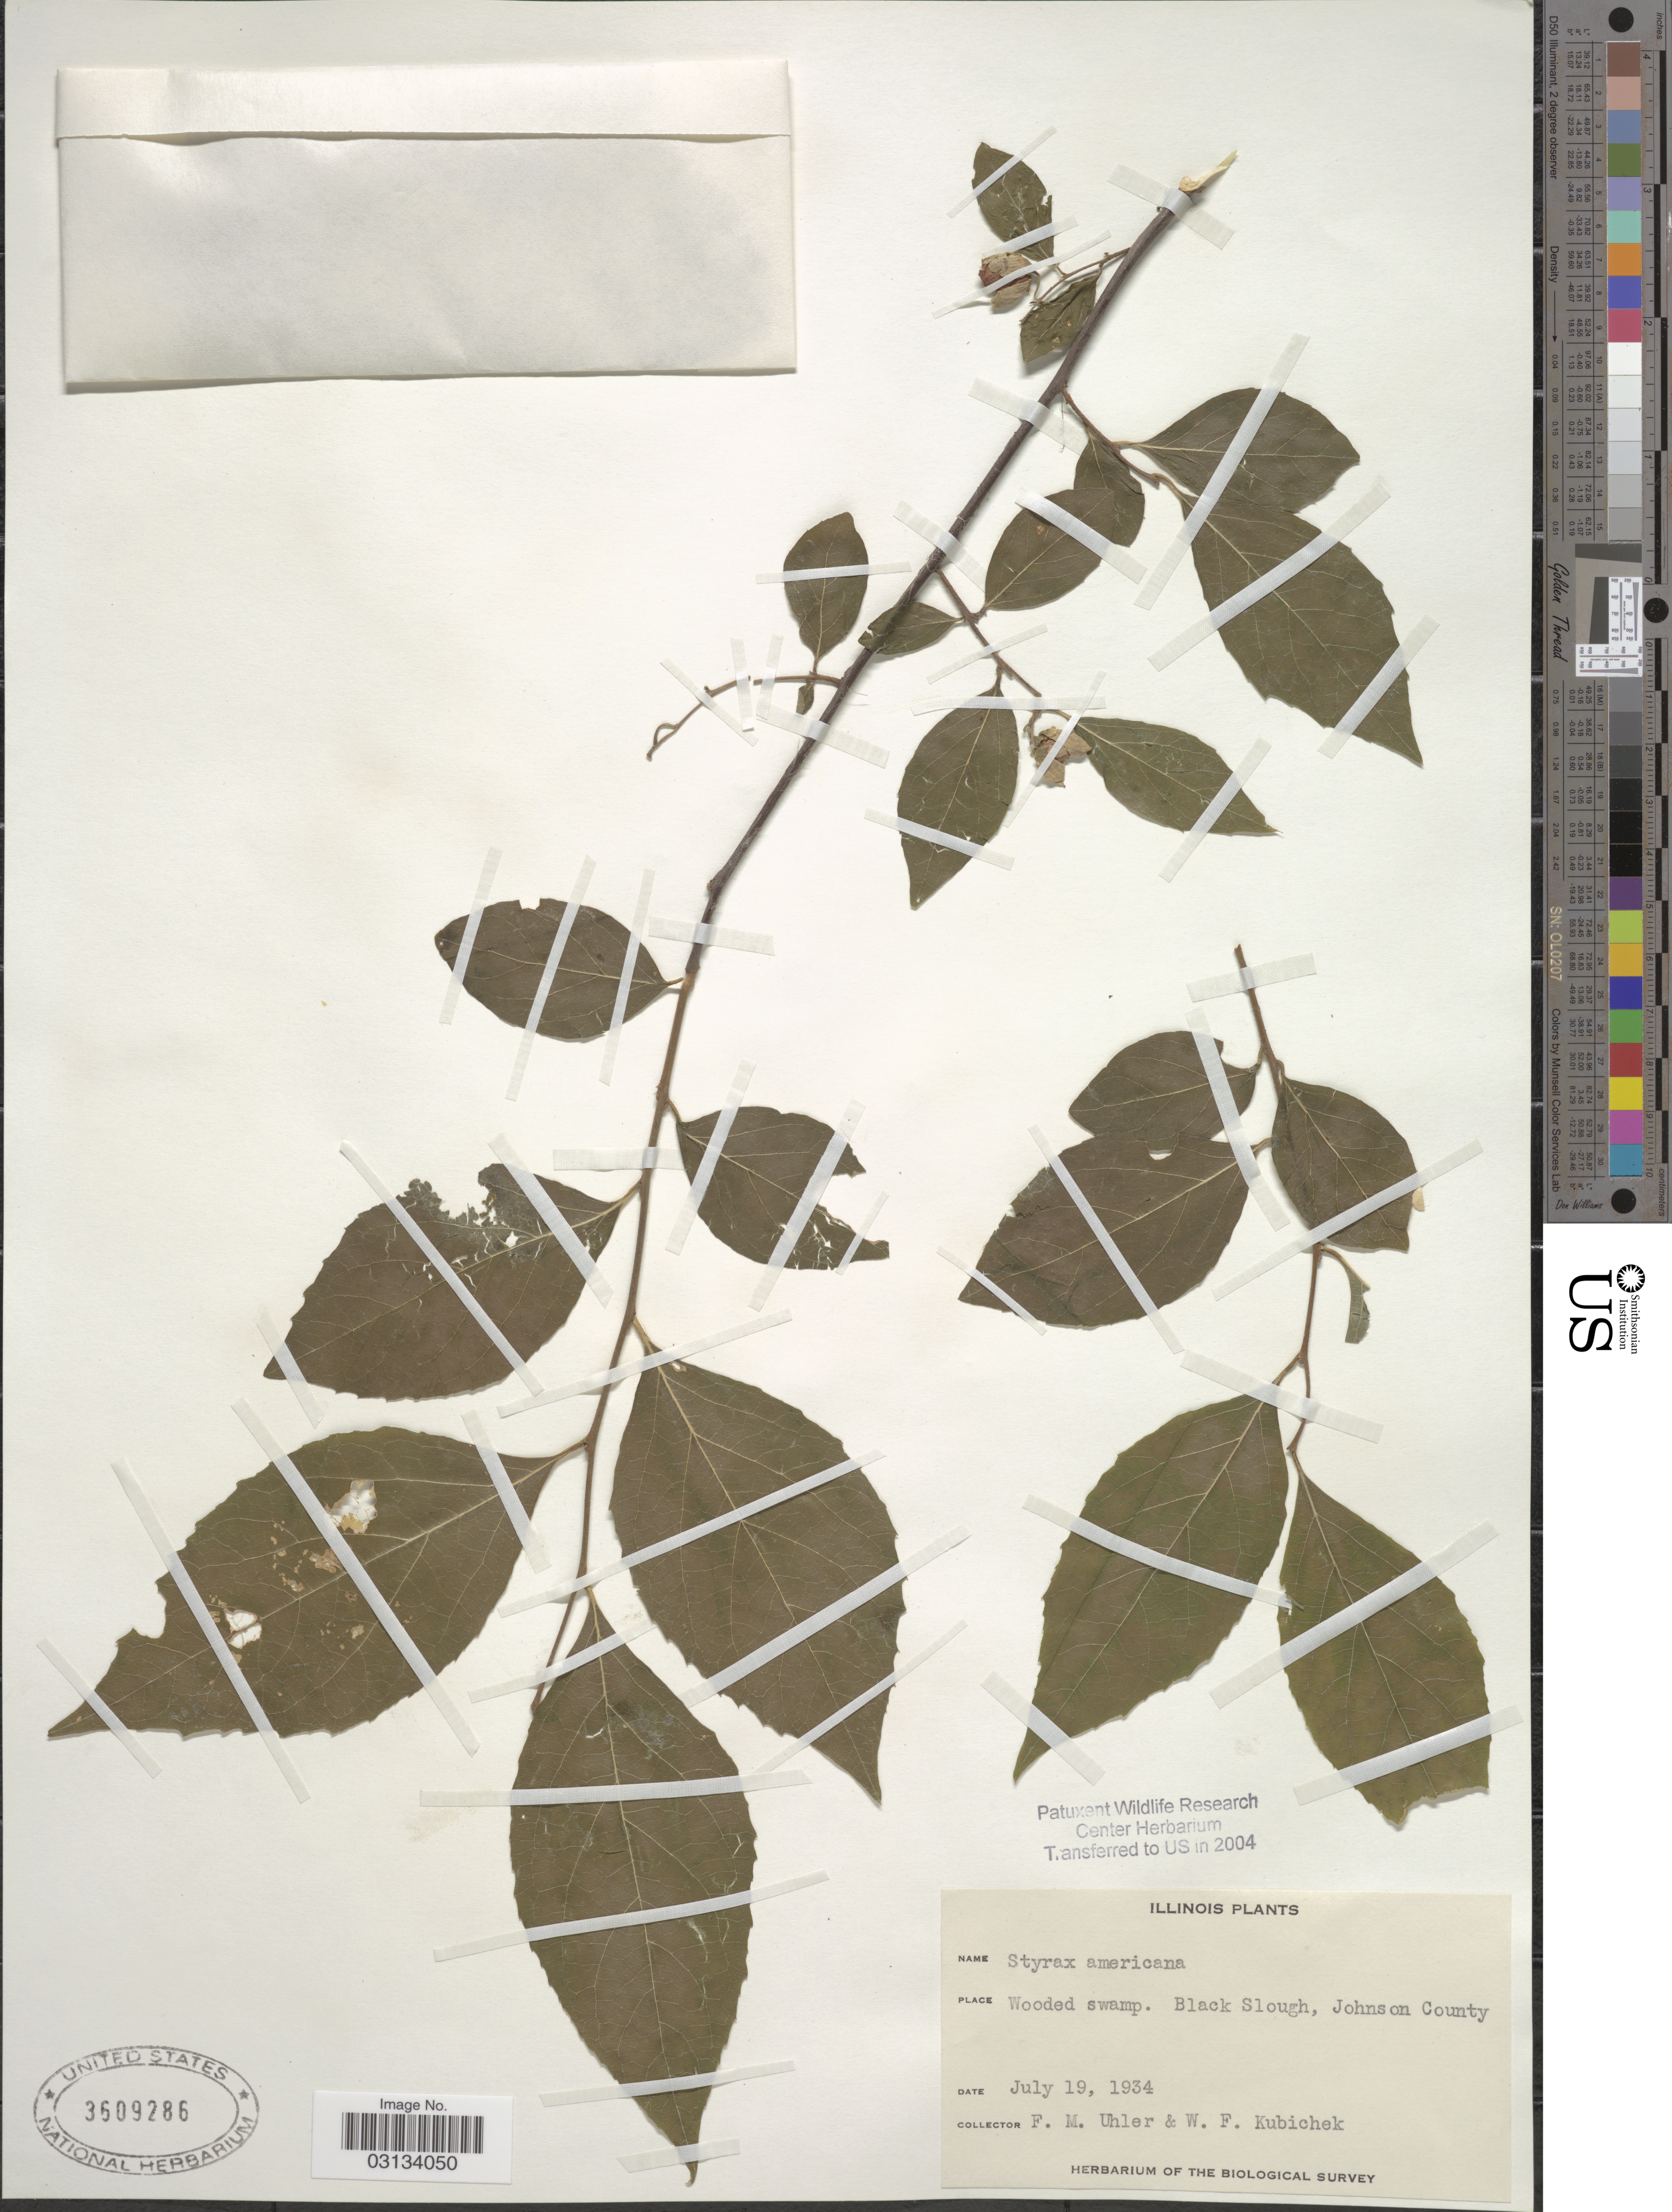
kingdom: Plantae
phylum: Tracheophyta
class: Magnoliopsida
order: Ericales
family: Styracaceae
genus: Styrax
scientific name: Styrax americanus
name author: Lam.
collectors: F. M. Uhler & W. Kubichek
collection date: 1934-07-19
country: United States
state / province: Illinois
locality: Black Slough, Johnson County.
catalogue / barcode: US 3609286